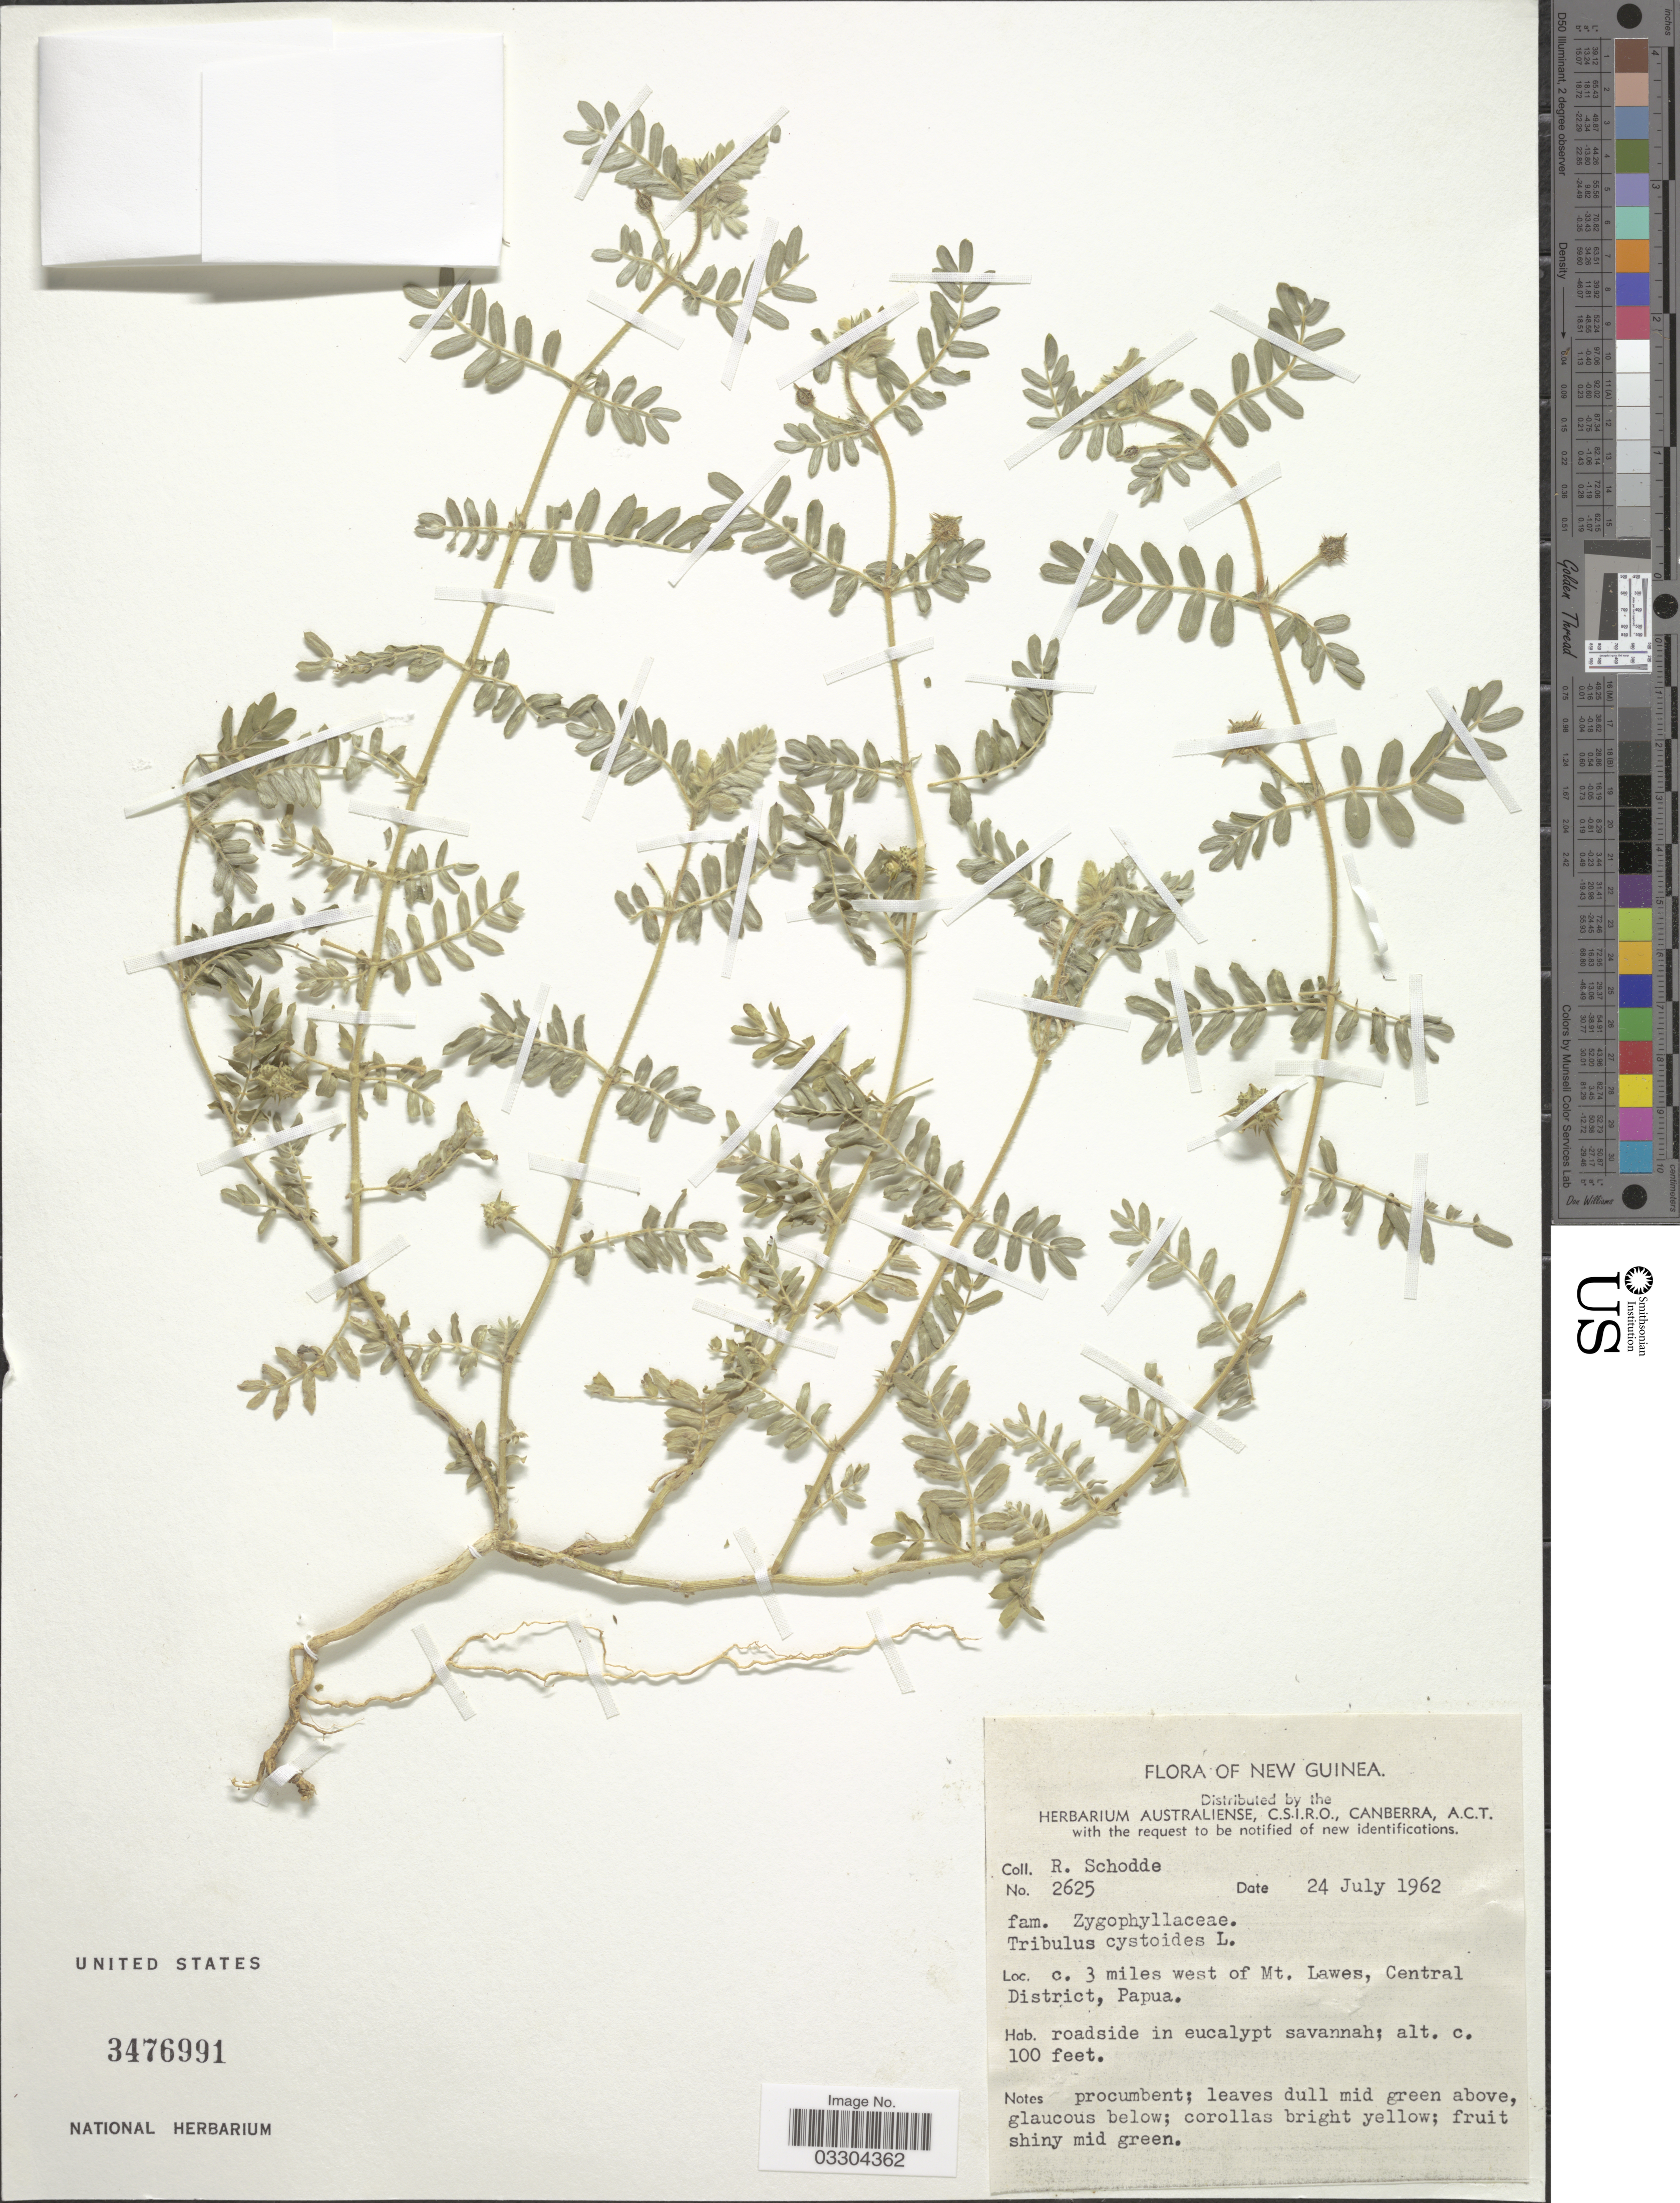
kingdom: Plantae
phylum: Tracheophyta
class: Magnoliopsida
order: Zygophyllales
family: Zygophyllaceae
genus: Tribulus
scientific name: Tribulus cistoides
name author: L.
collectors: R. Schodde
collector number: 2625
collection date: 1962-07-24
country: Papua New Guinea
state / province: Central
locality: New Guinea. C. 3 miles west of Mt. Lawes, Central District, Papua.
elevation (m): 30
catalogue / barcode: US 3476991